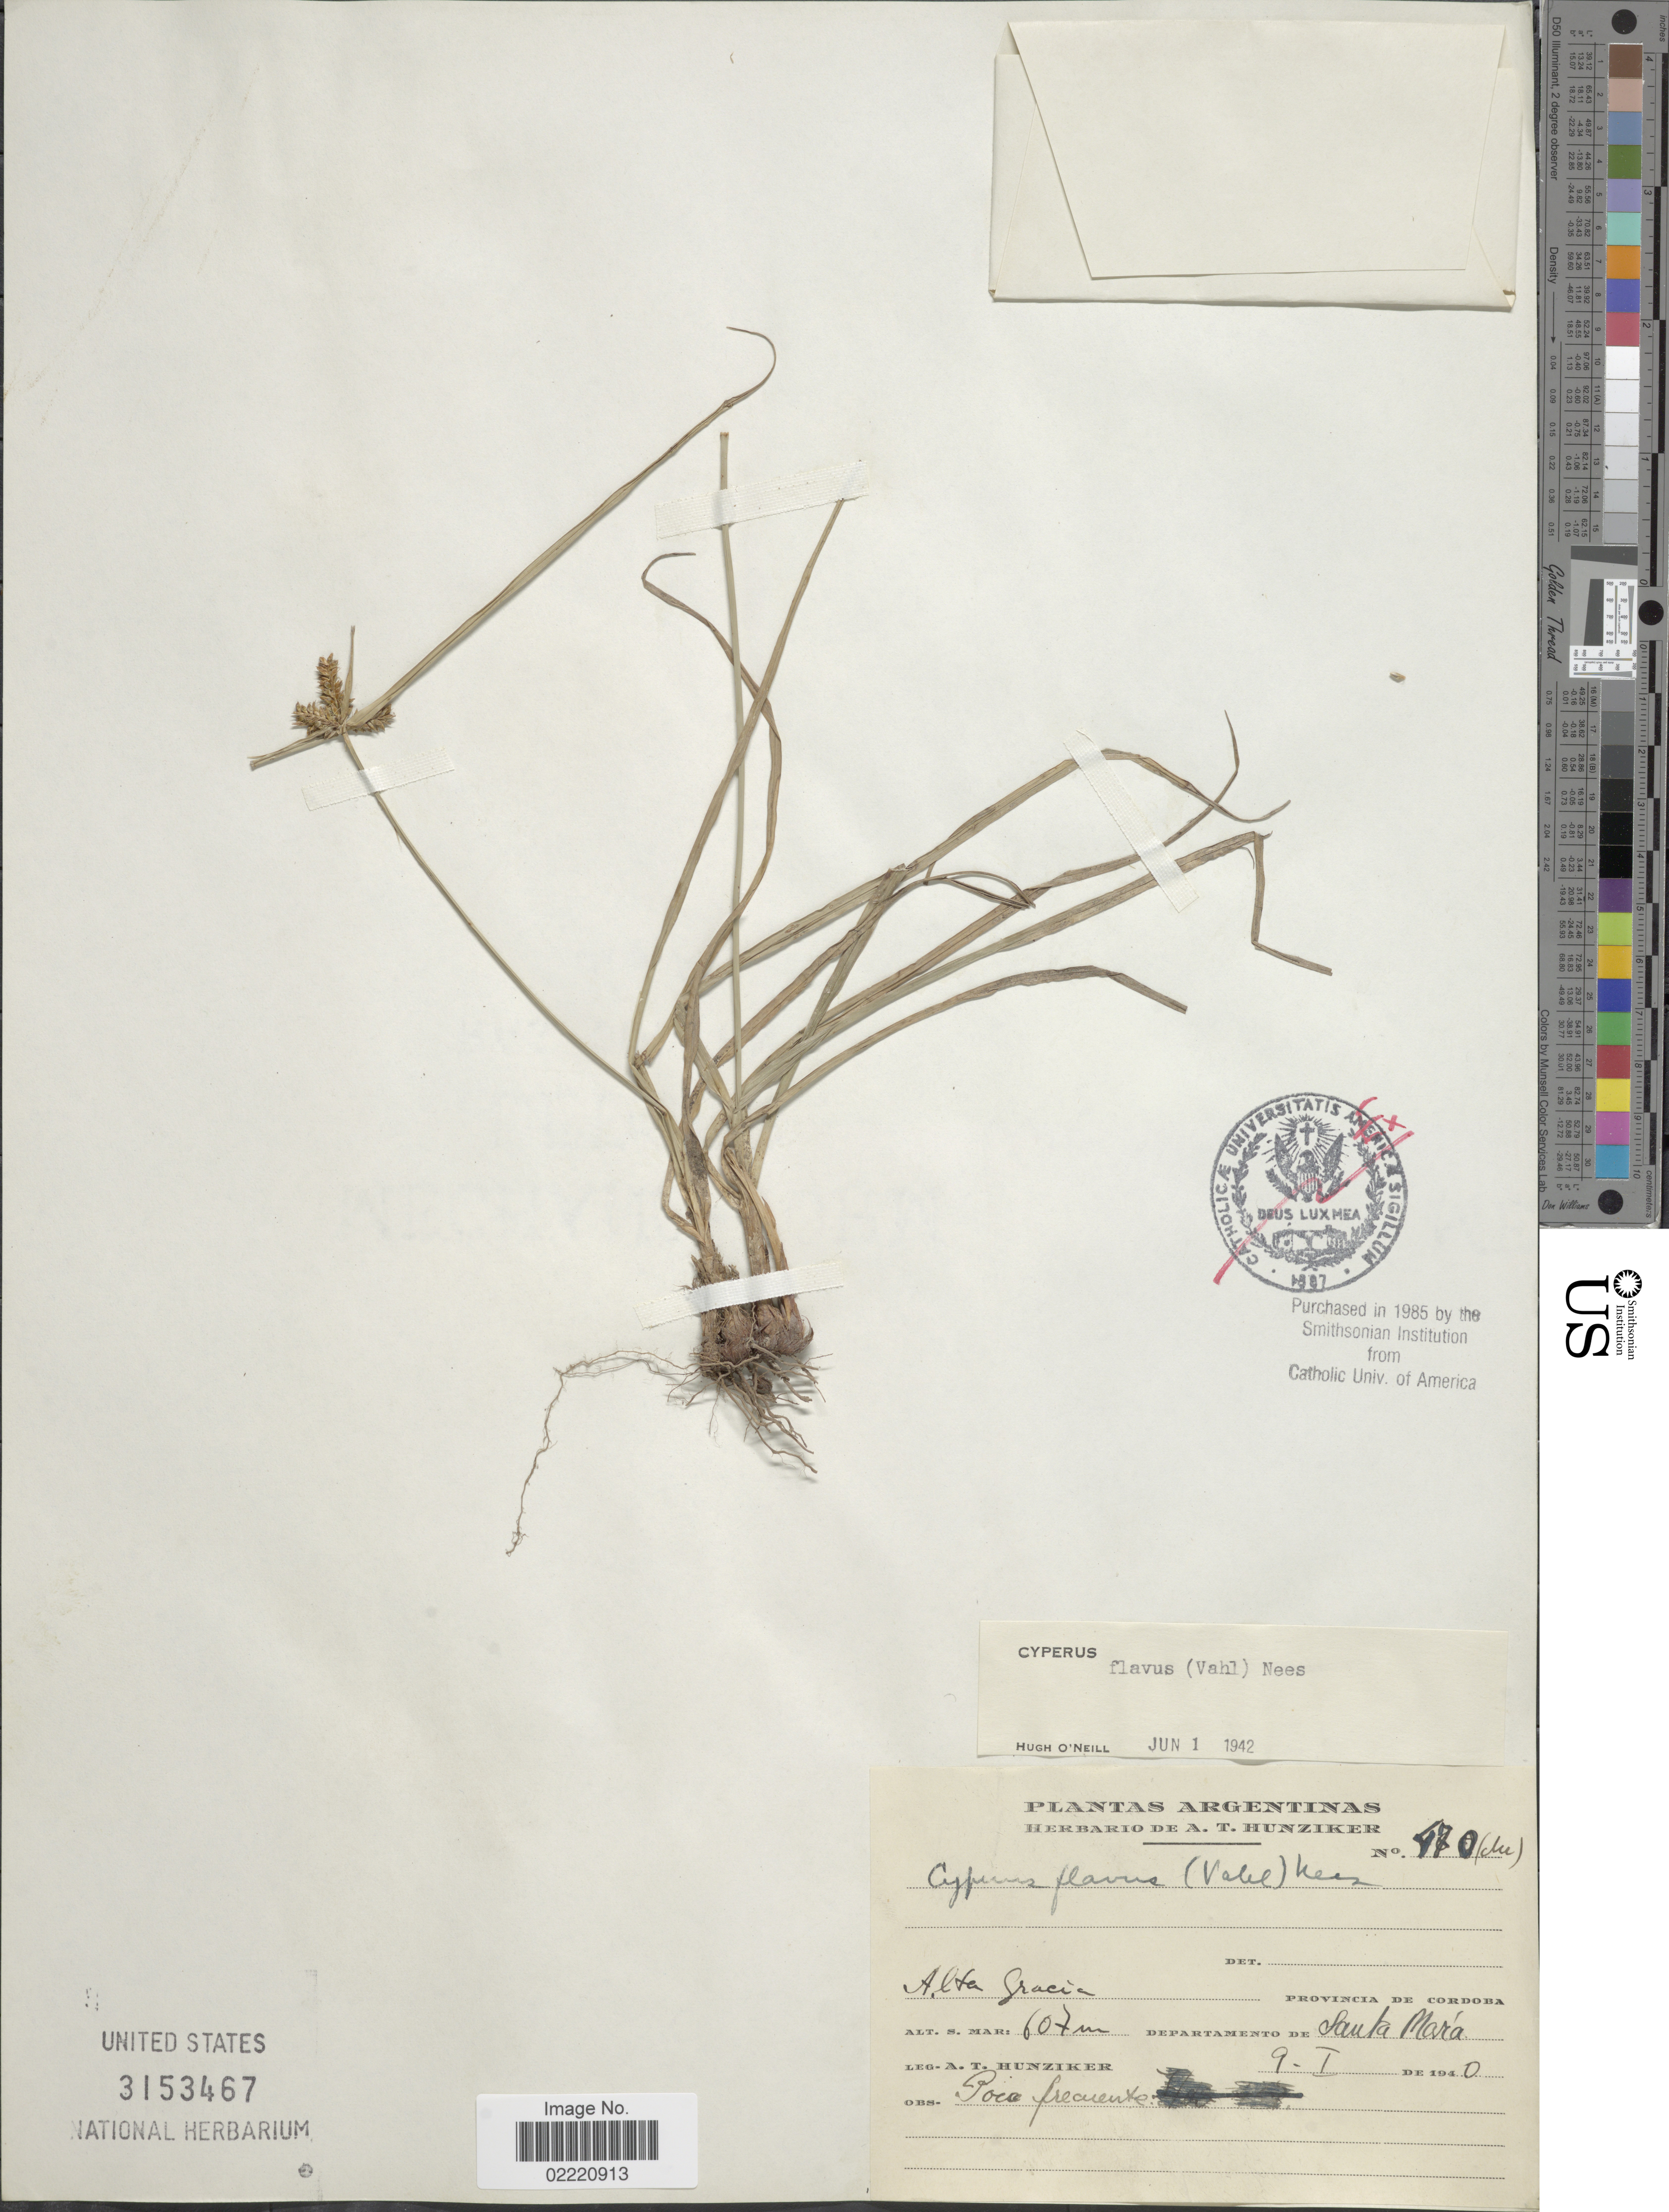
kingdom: Plantae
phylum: Tracheophyta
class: Liliopsida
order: Poales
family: Cyperaceae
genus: Cyperus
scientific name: Cyperus aggregatus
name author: (Willd.) Endl.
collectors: A. T. Hunziker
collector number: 470(du)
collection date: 1940-01-09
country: Argentina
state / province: Cordoba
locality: Alta Gracia, Departamento de Santa Mara.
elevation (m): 607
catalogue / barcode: US 3153467